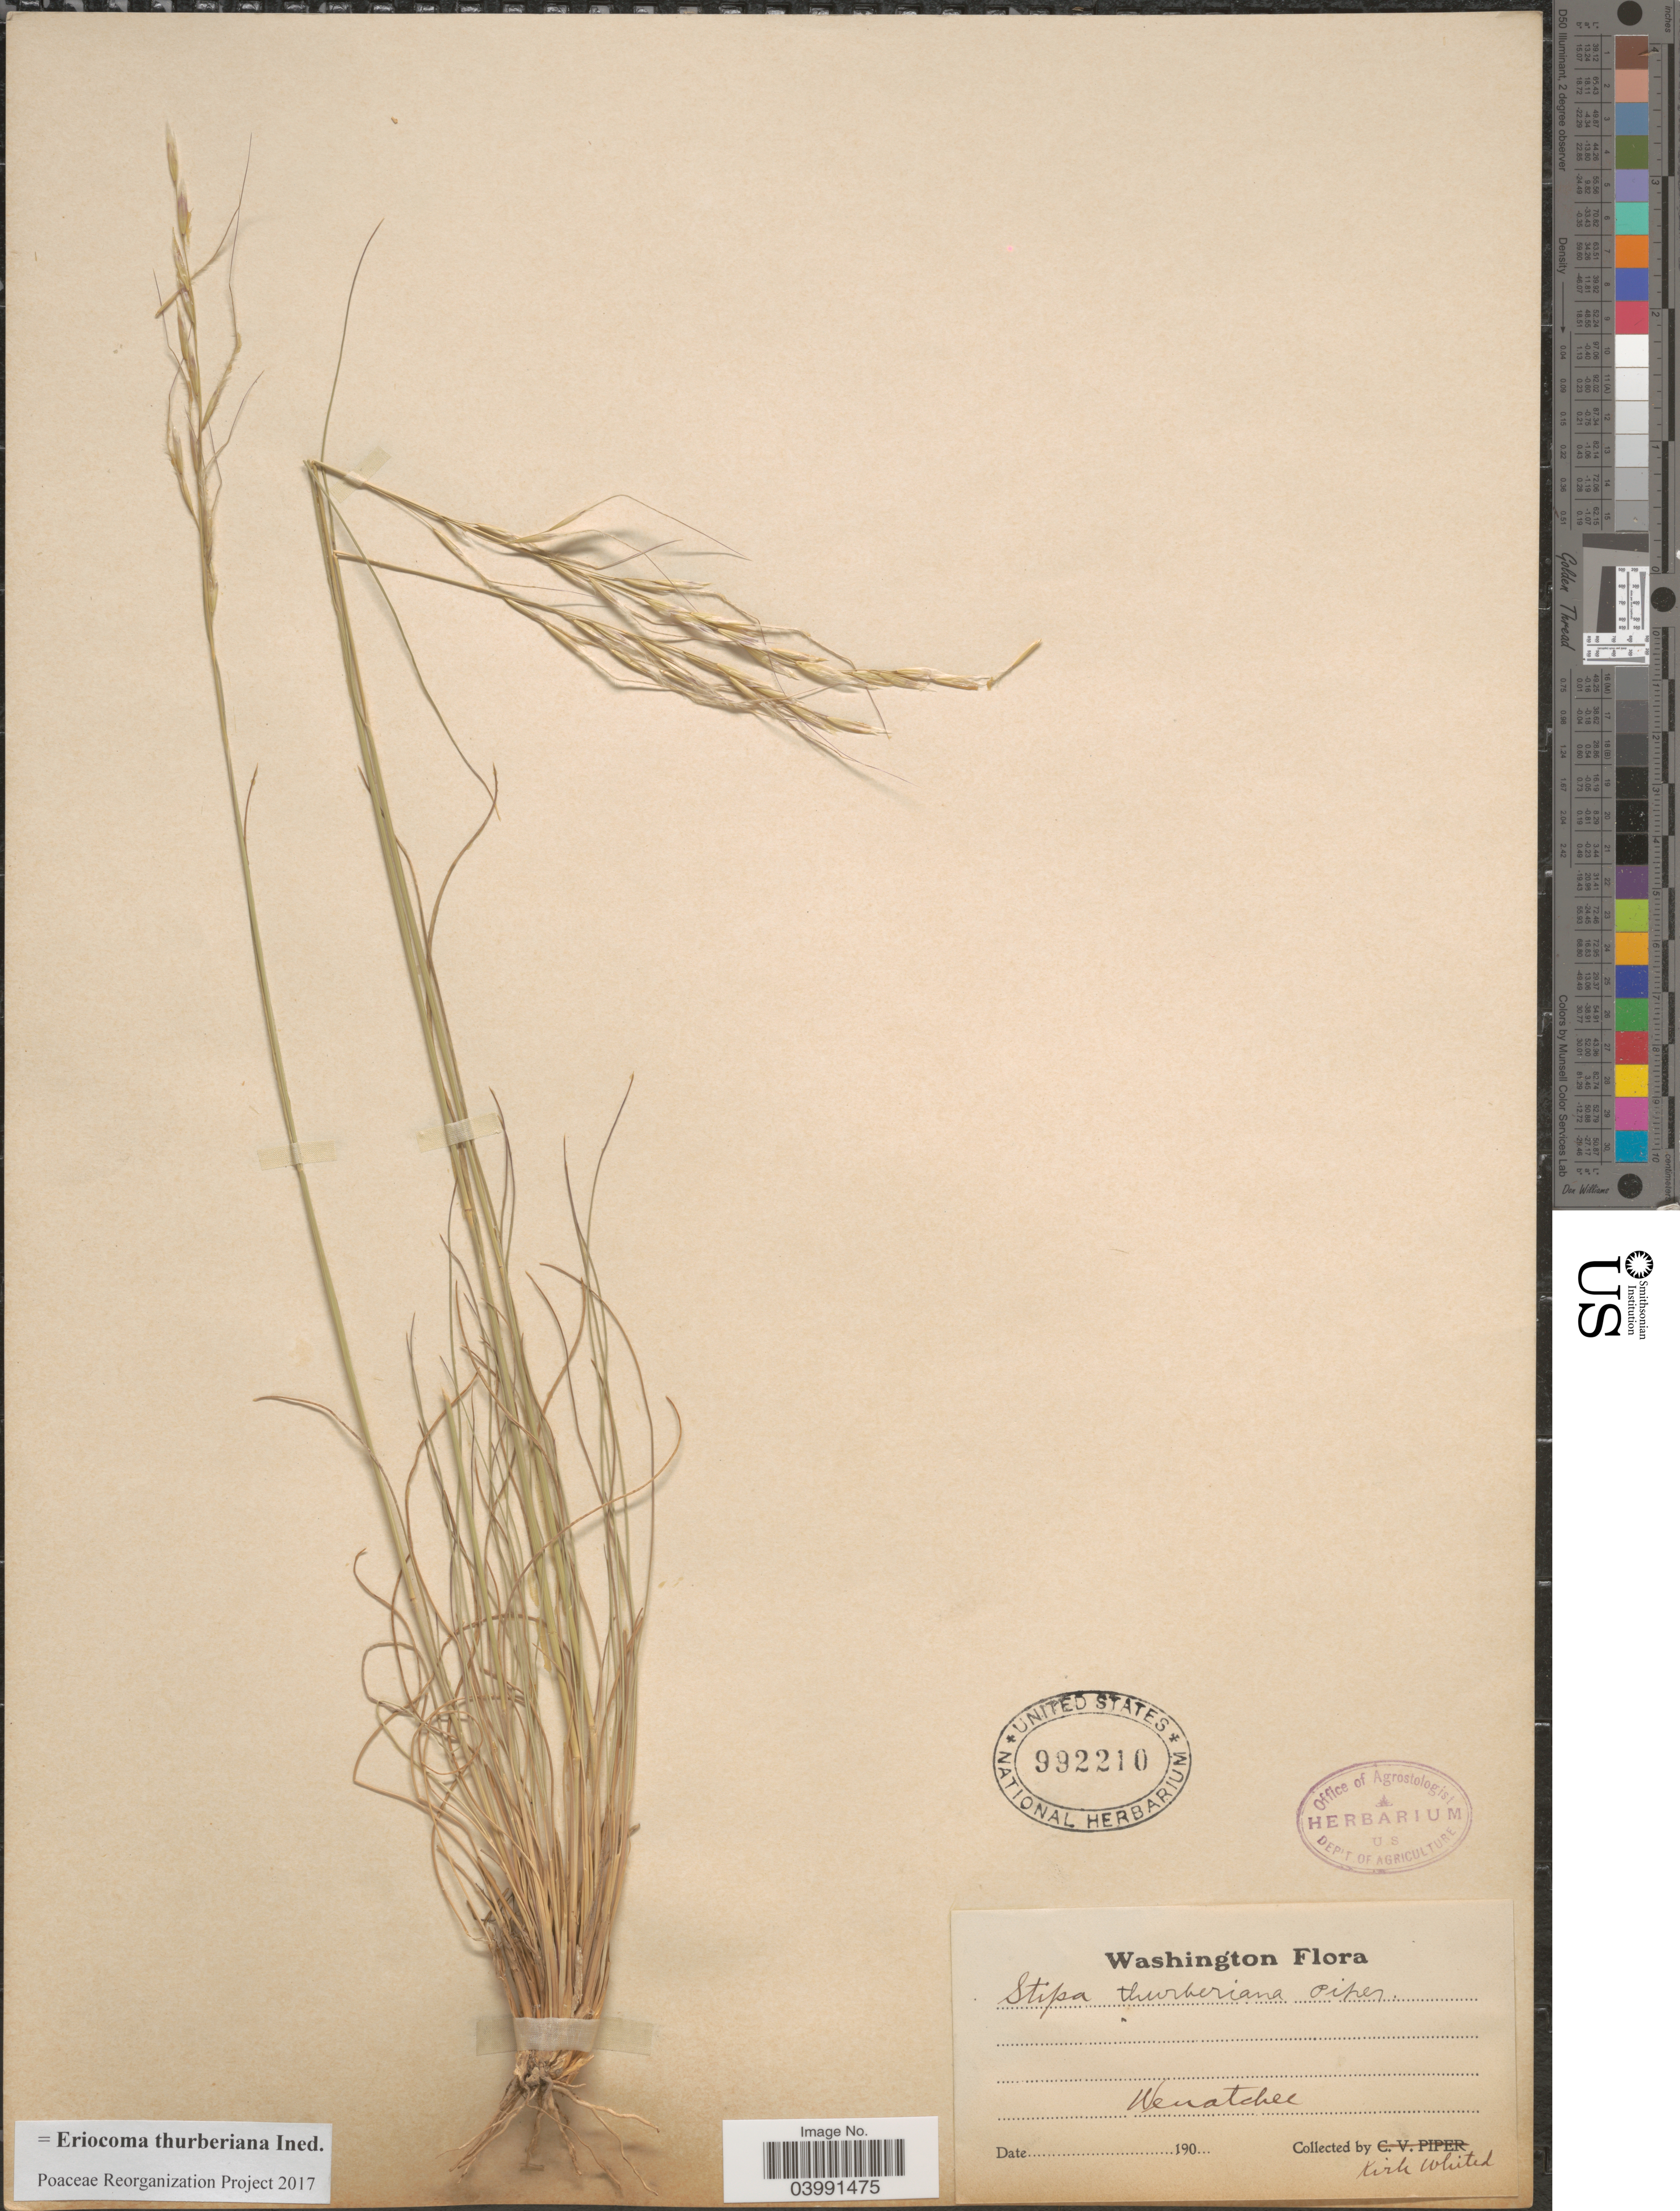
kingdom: Plantae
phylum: Tracheophyta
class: Liliopsida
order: Poales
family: Poaceae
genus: Eriocoma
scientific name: Eriocoma thurberiana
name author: (Piper) Romasch.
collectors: K. Whited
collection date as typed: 190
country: United States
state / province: Washington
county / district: Chelan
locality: Wenatchee.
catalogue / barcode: US 992210